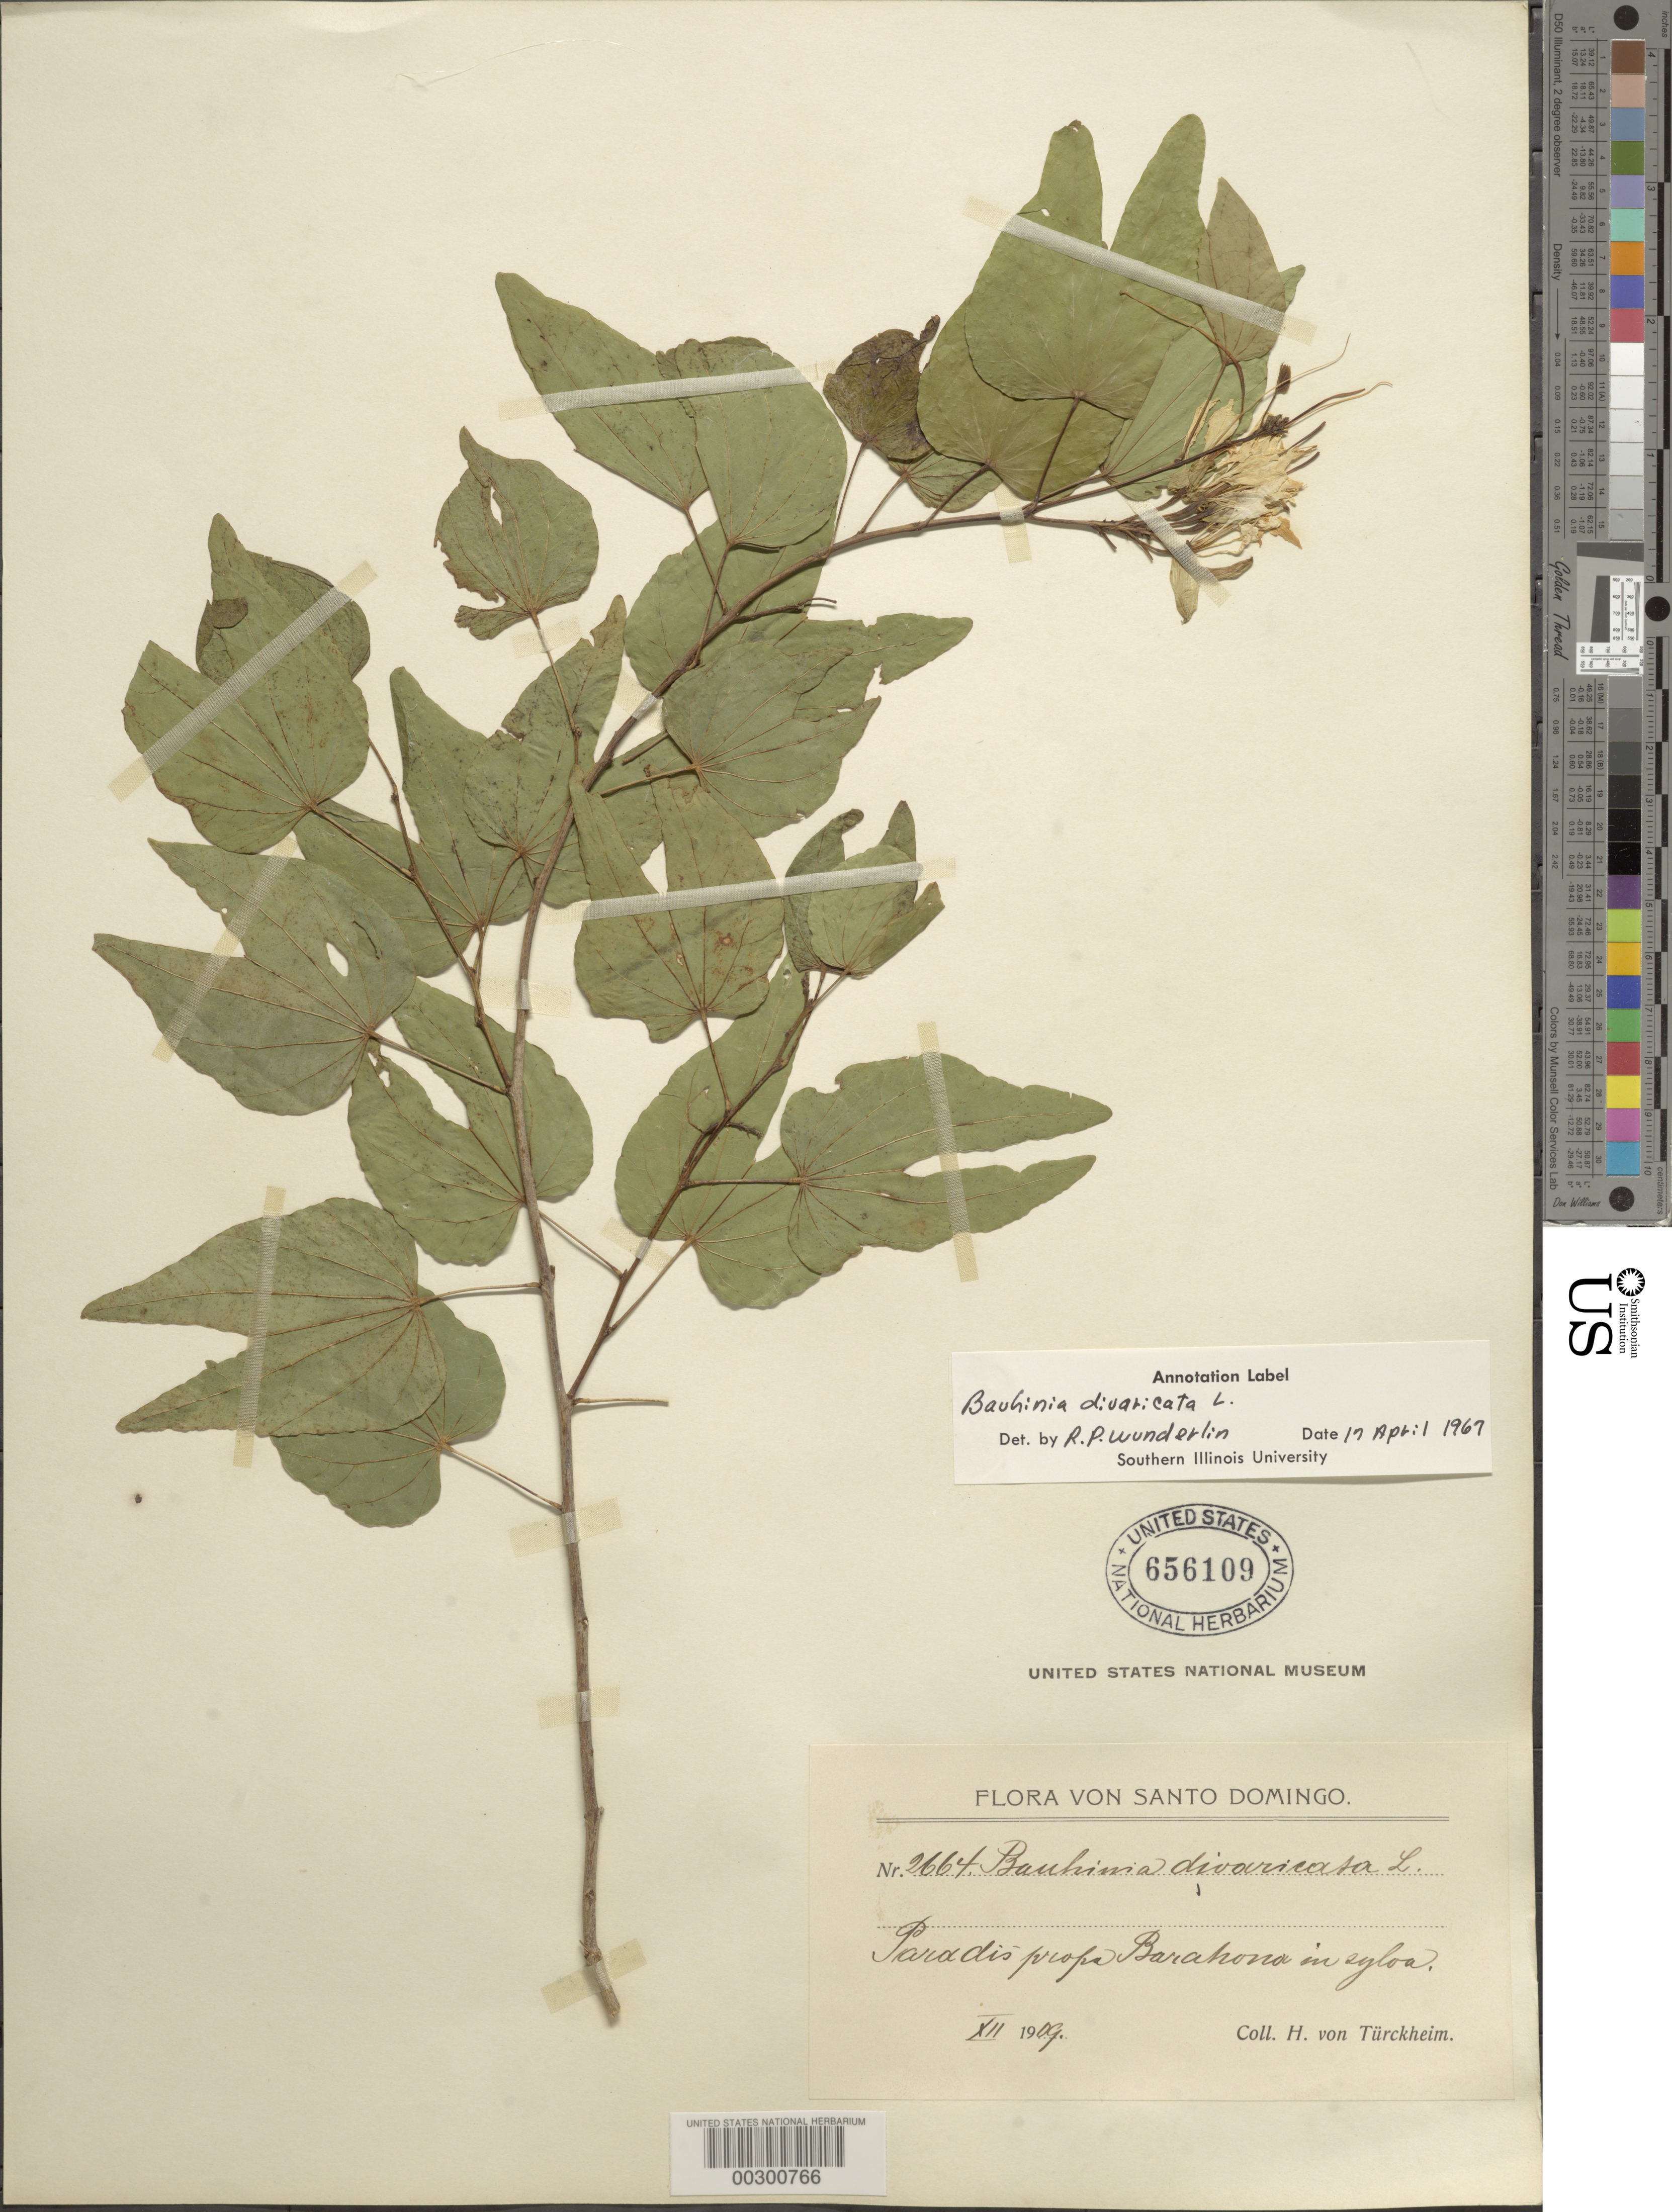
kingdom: Plantae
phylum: Tracheophyta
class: Magnoliopsida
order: Fabales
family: Fabaceae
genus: Bauhinia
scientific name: Bauhinia divaricata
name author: L.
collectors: H. von Türckheim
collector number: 2664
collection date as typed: Dec 1909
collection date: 1909-12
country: Dominican Republic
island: Hispaniola Island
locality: Paradis near barahona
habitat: Woods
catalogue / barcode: US 656109